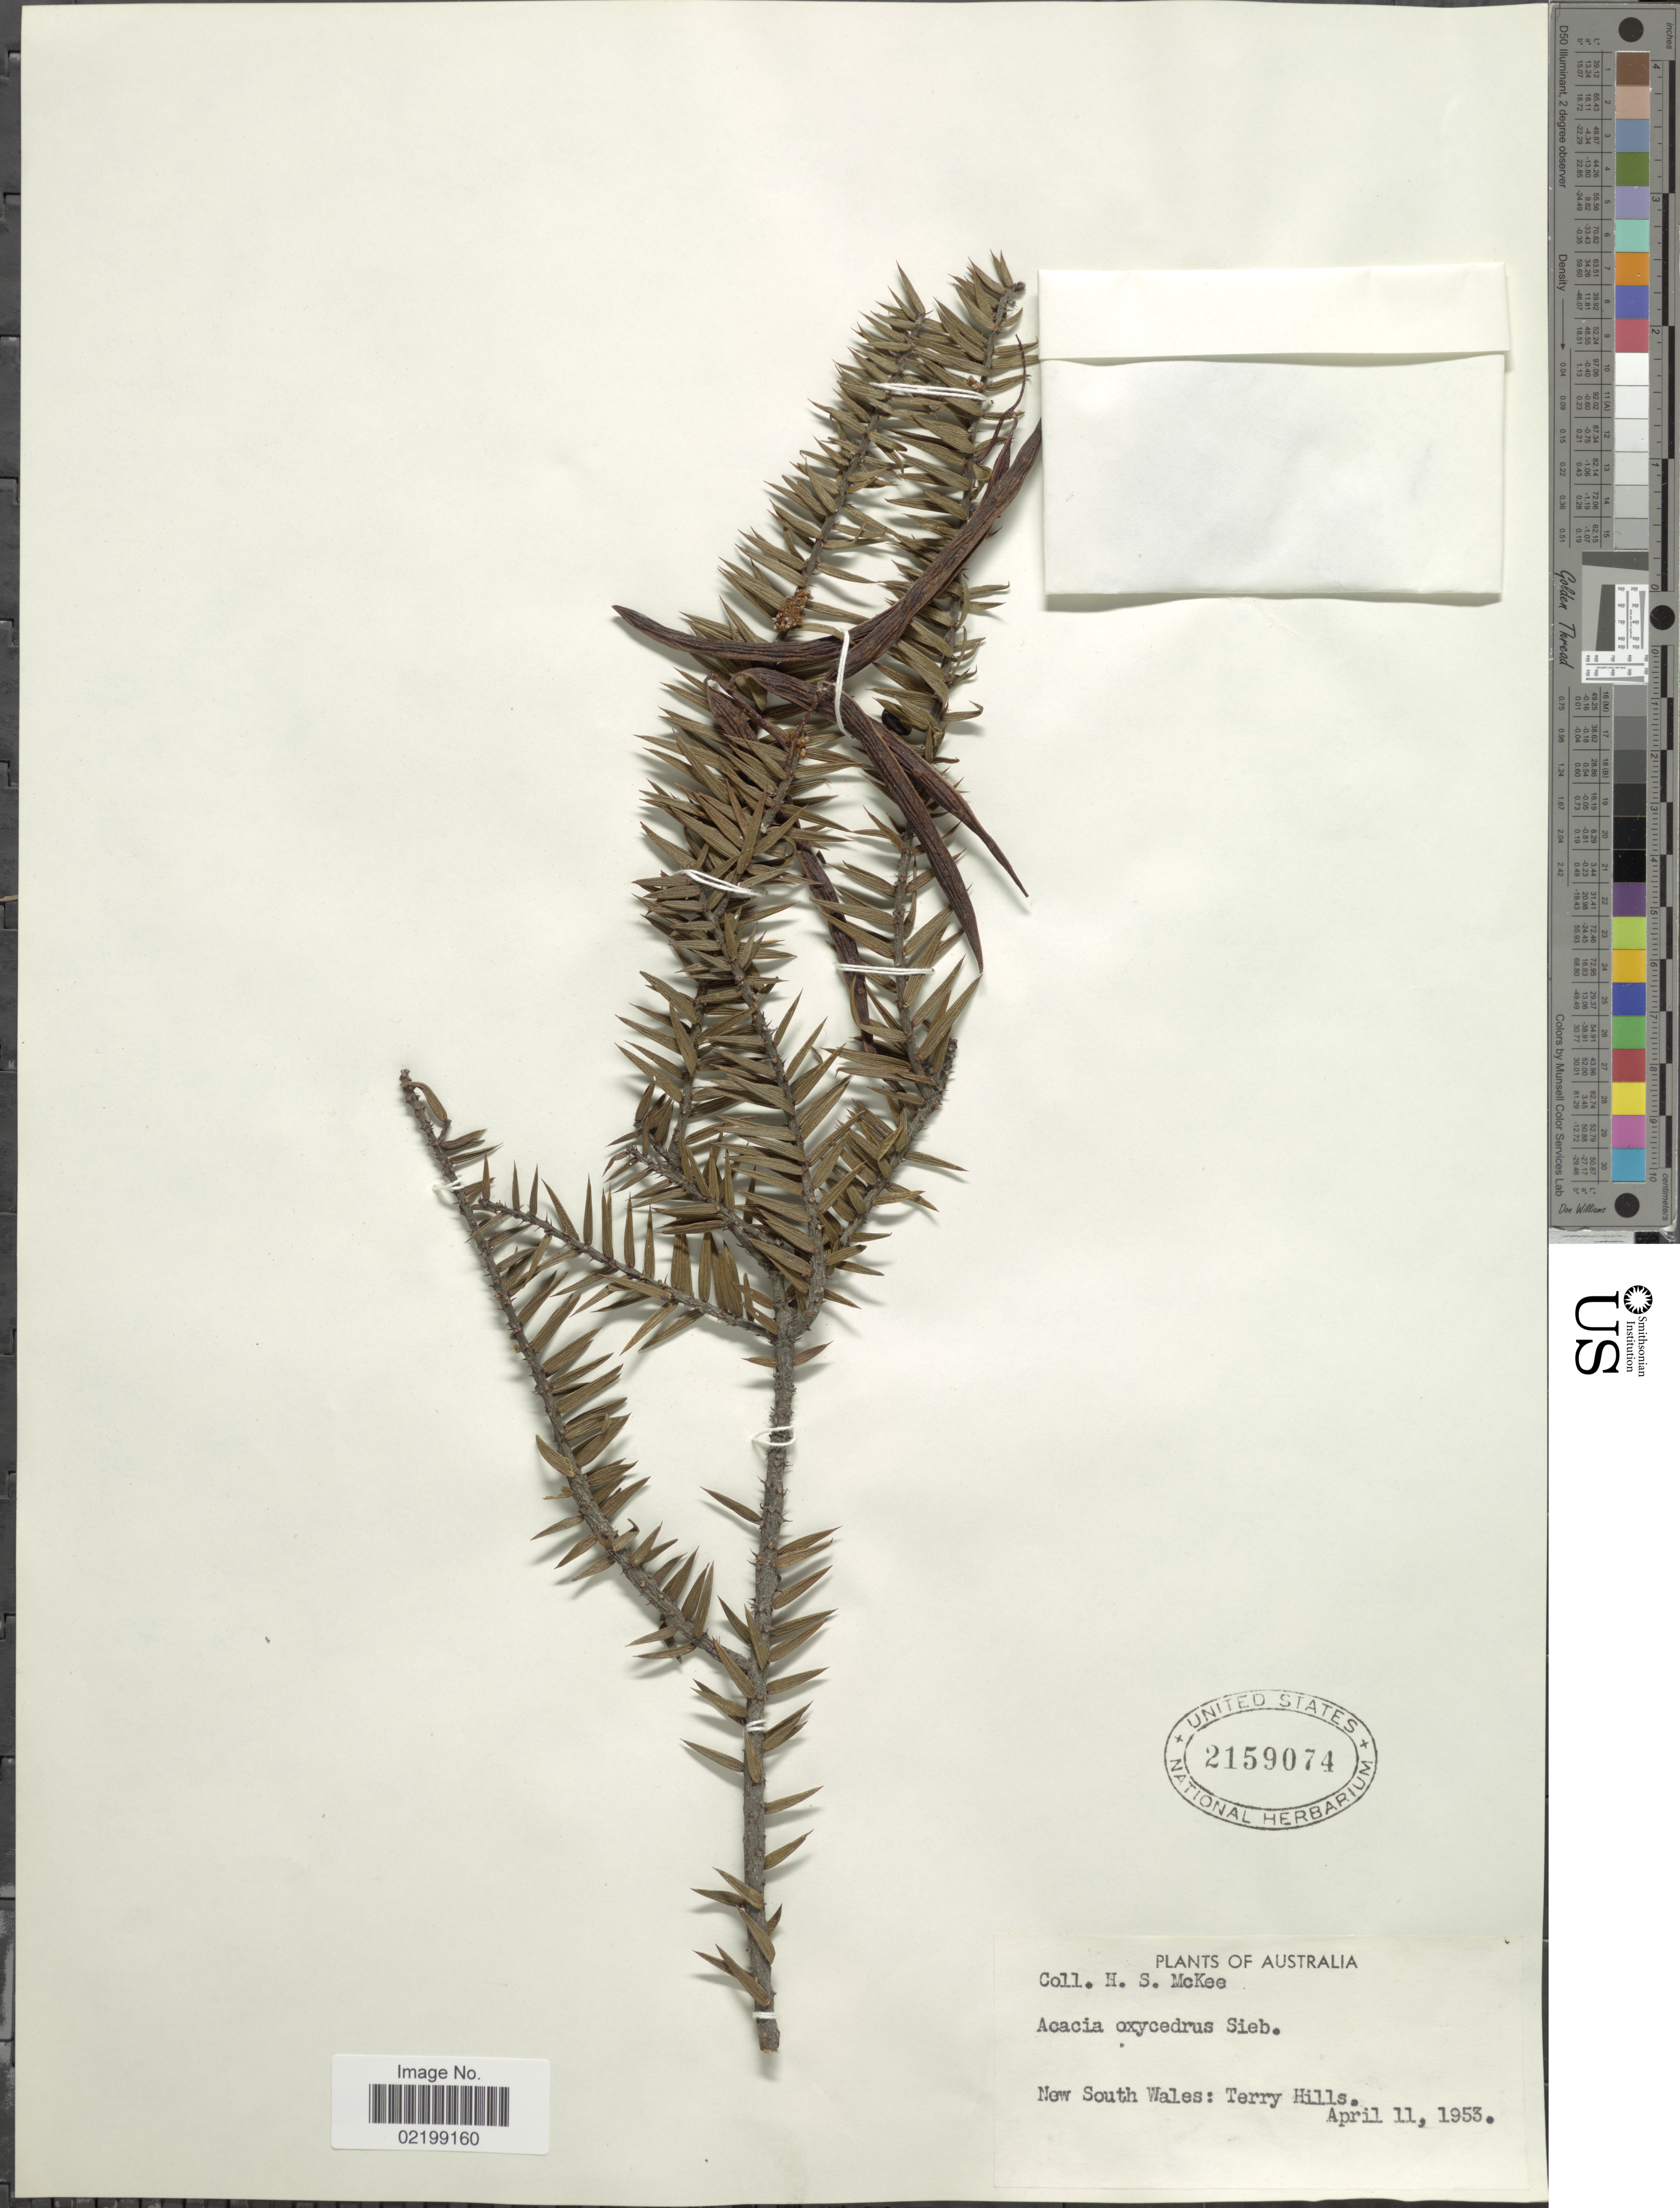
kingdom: Plantae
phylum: Tracheophyta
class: Magnoliopsida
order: Fabales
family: Fabaceae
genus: Acacia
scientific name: Acacia oxycedrus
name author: Sieber ex DC.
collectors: H. S. McKee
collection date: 1953-04-11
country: Australia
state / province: New South Wales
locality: Terry Hills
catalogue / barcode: US 2159074